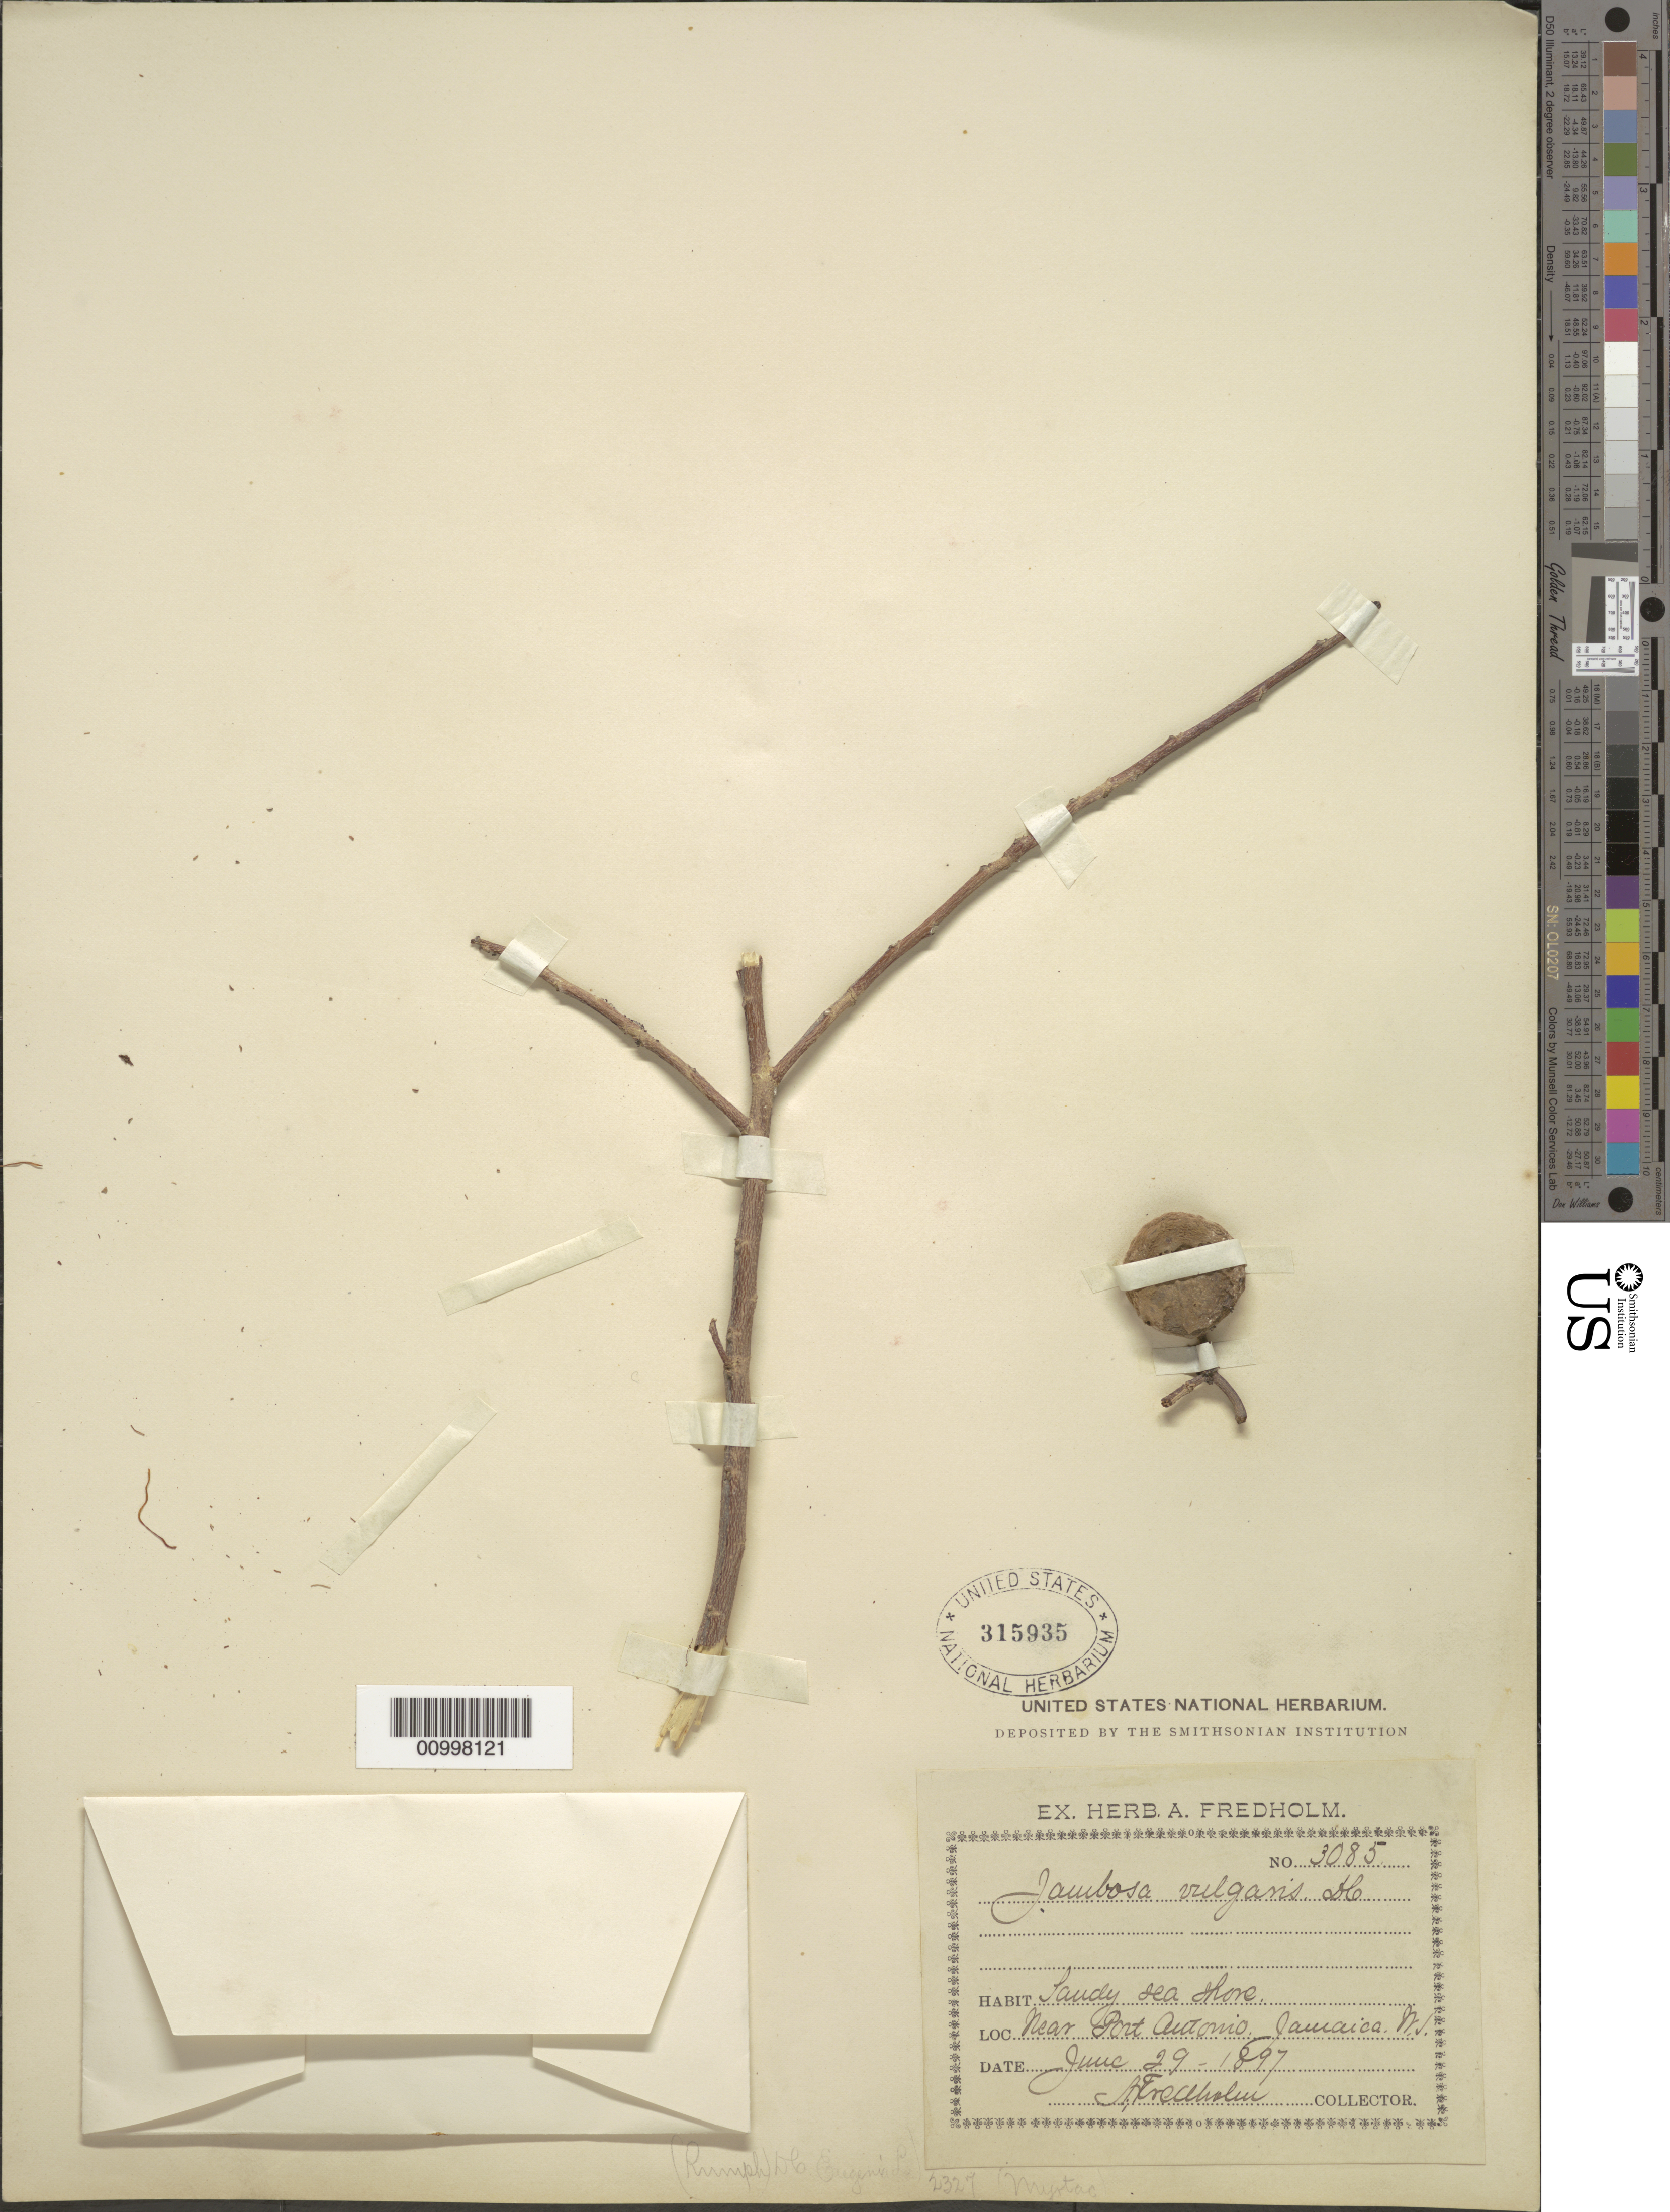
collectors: A. Fredholm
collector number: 3085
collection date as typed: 29 Jun 1897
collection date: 1897-06-29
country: Jamaica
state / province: Portland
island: Jamaica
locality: Near Port Antonio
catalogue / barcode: US 315935